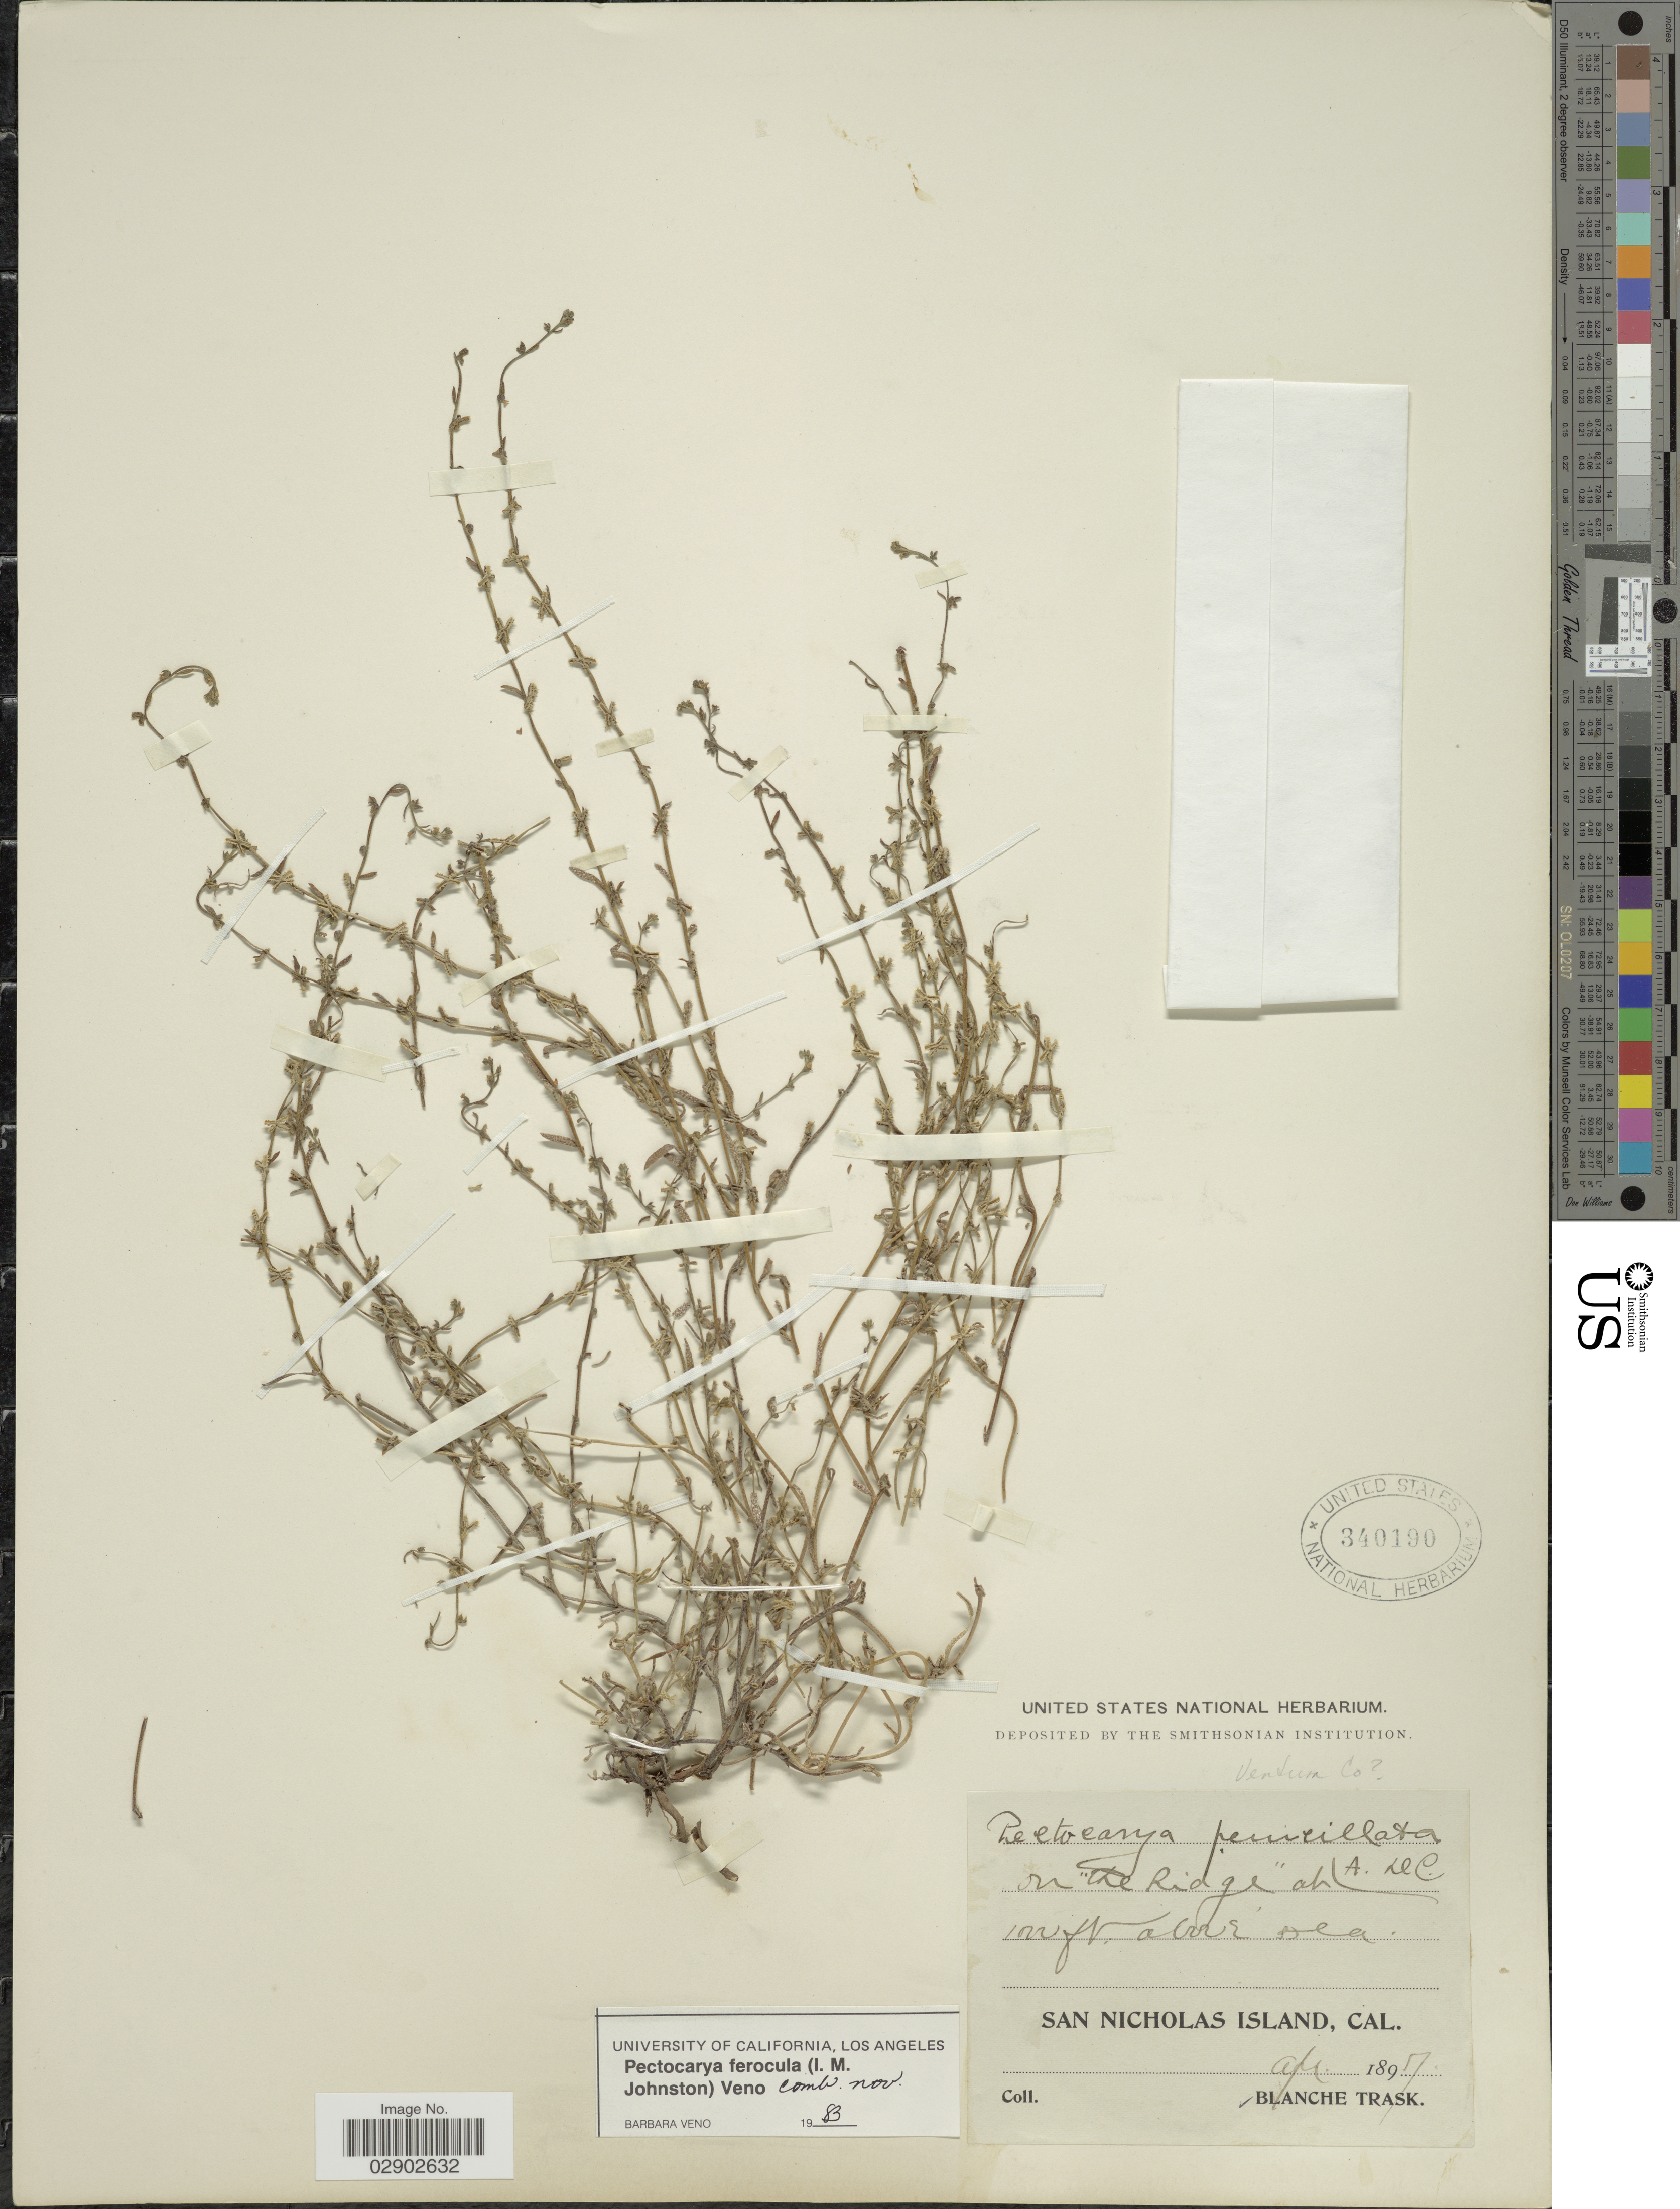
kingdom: Plantae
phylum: Tracheophyta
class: Magnoliopsida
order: Boraginales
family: Boraginaceae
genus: Pectocarya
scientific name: Pectocarya linearis subsp. ferocula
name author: (I.M. Johnst.) Thorne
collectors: B. Trask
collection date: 1897-04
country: United States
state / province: California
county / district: Ventura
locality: San Nicholas Island, Ventura Co.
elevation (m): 305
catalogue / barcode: US 340190